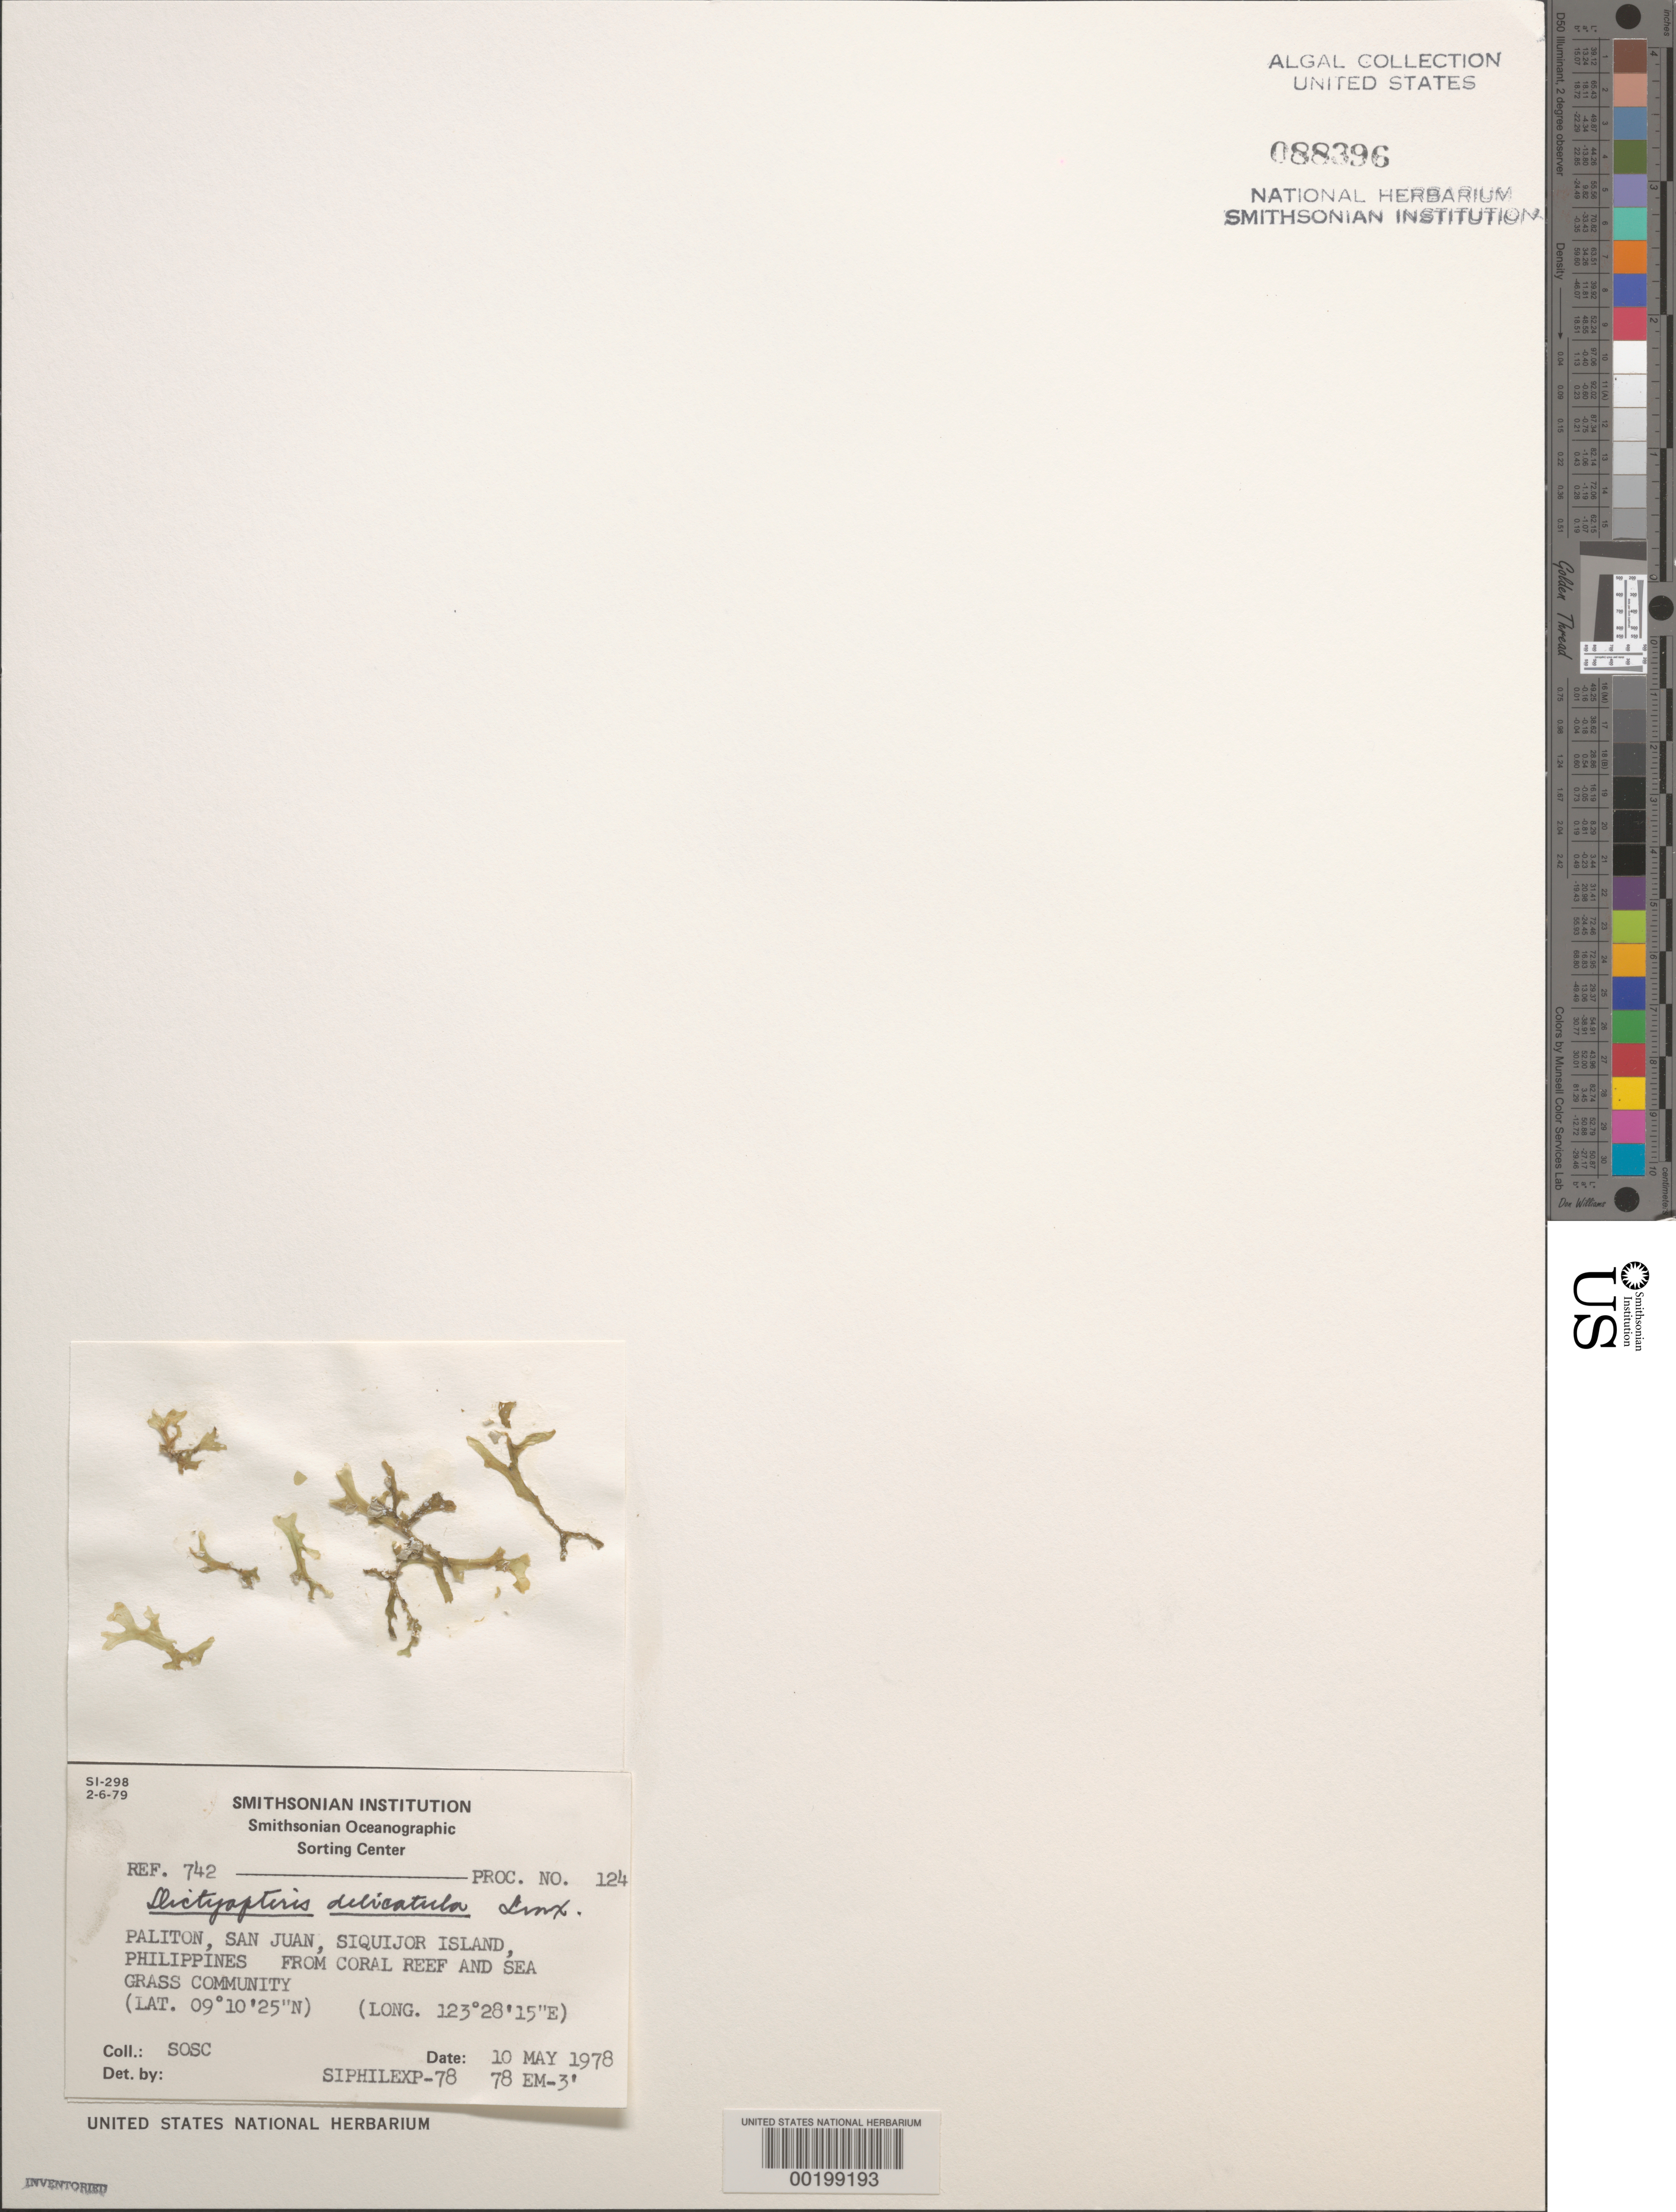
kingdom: Chromista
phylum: Ochrophyta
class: Phaeophyceae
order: Dictyotales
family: Dictyotaceae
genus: Dictyopteris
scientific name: Dictyopteris delicatula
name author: J.V.Lamouroux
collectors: SOSC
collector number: Station 78 Em-3'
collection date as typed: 10 May 1978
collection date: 1978-05-10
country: Philippines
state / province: Central Visayas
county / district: Siquijor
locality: Visayan. Siquijor island, san juan, paliton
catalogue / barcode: US 88396